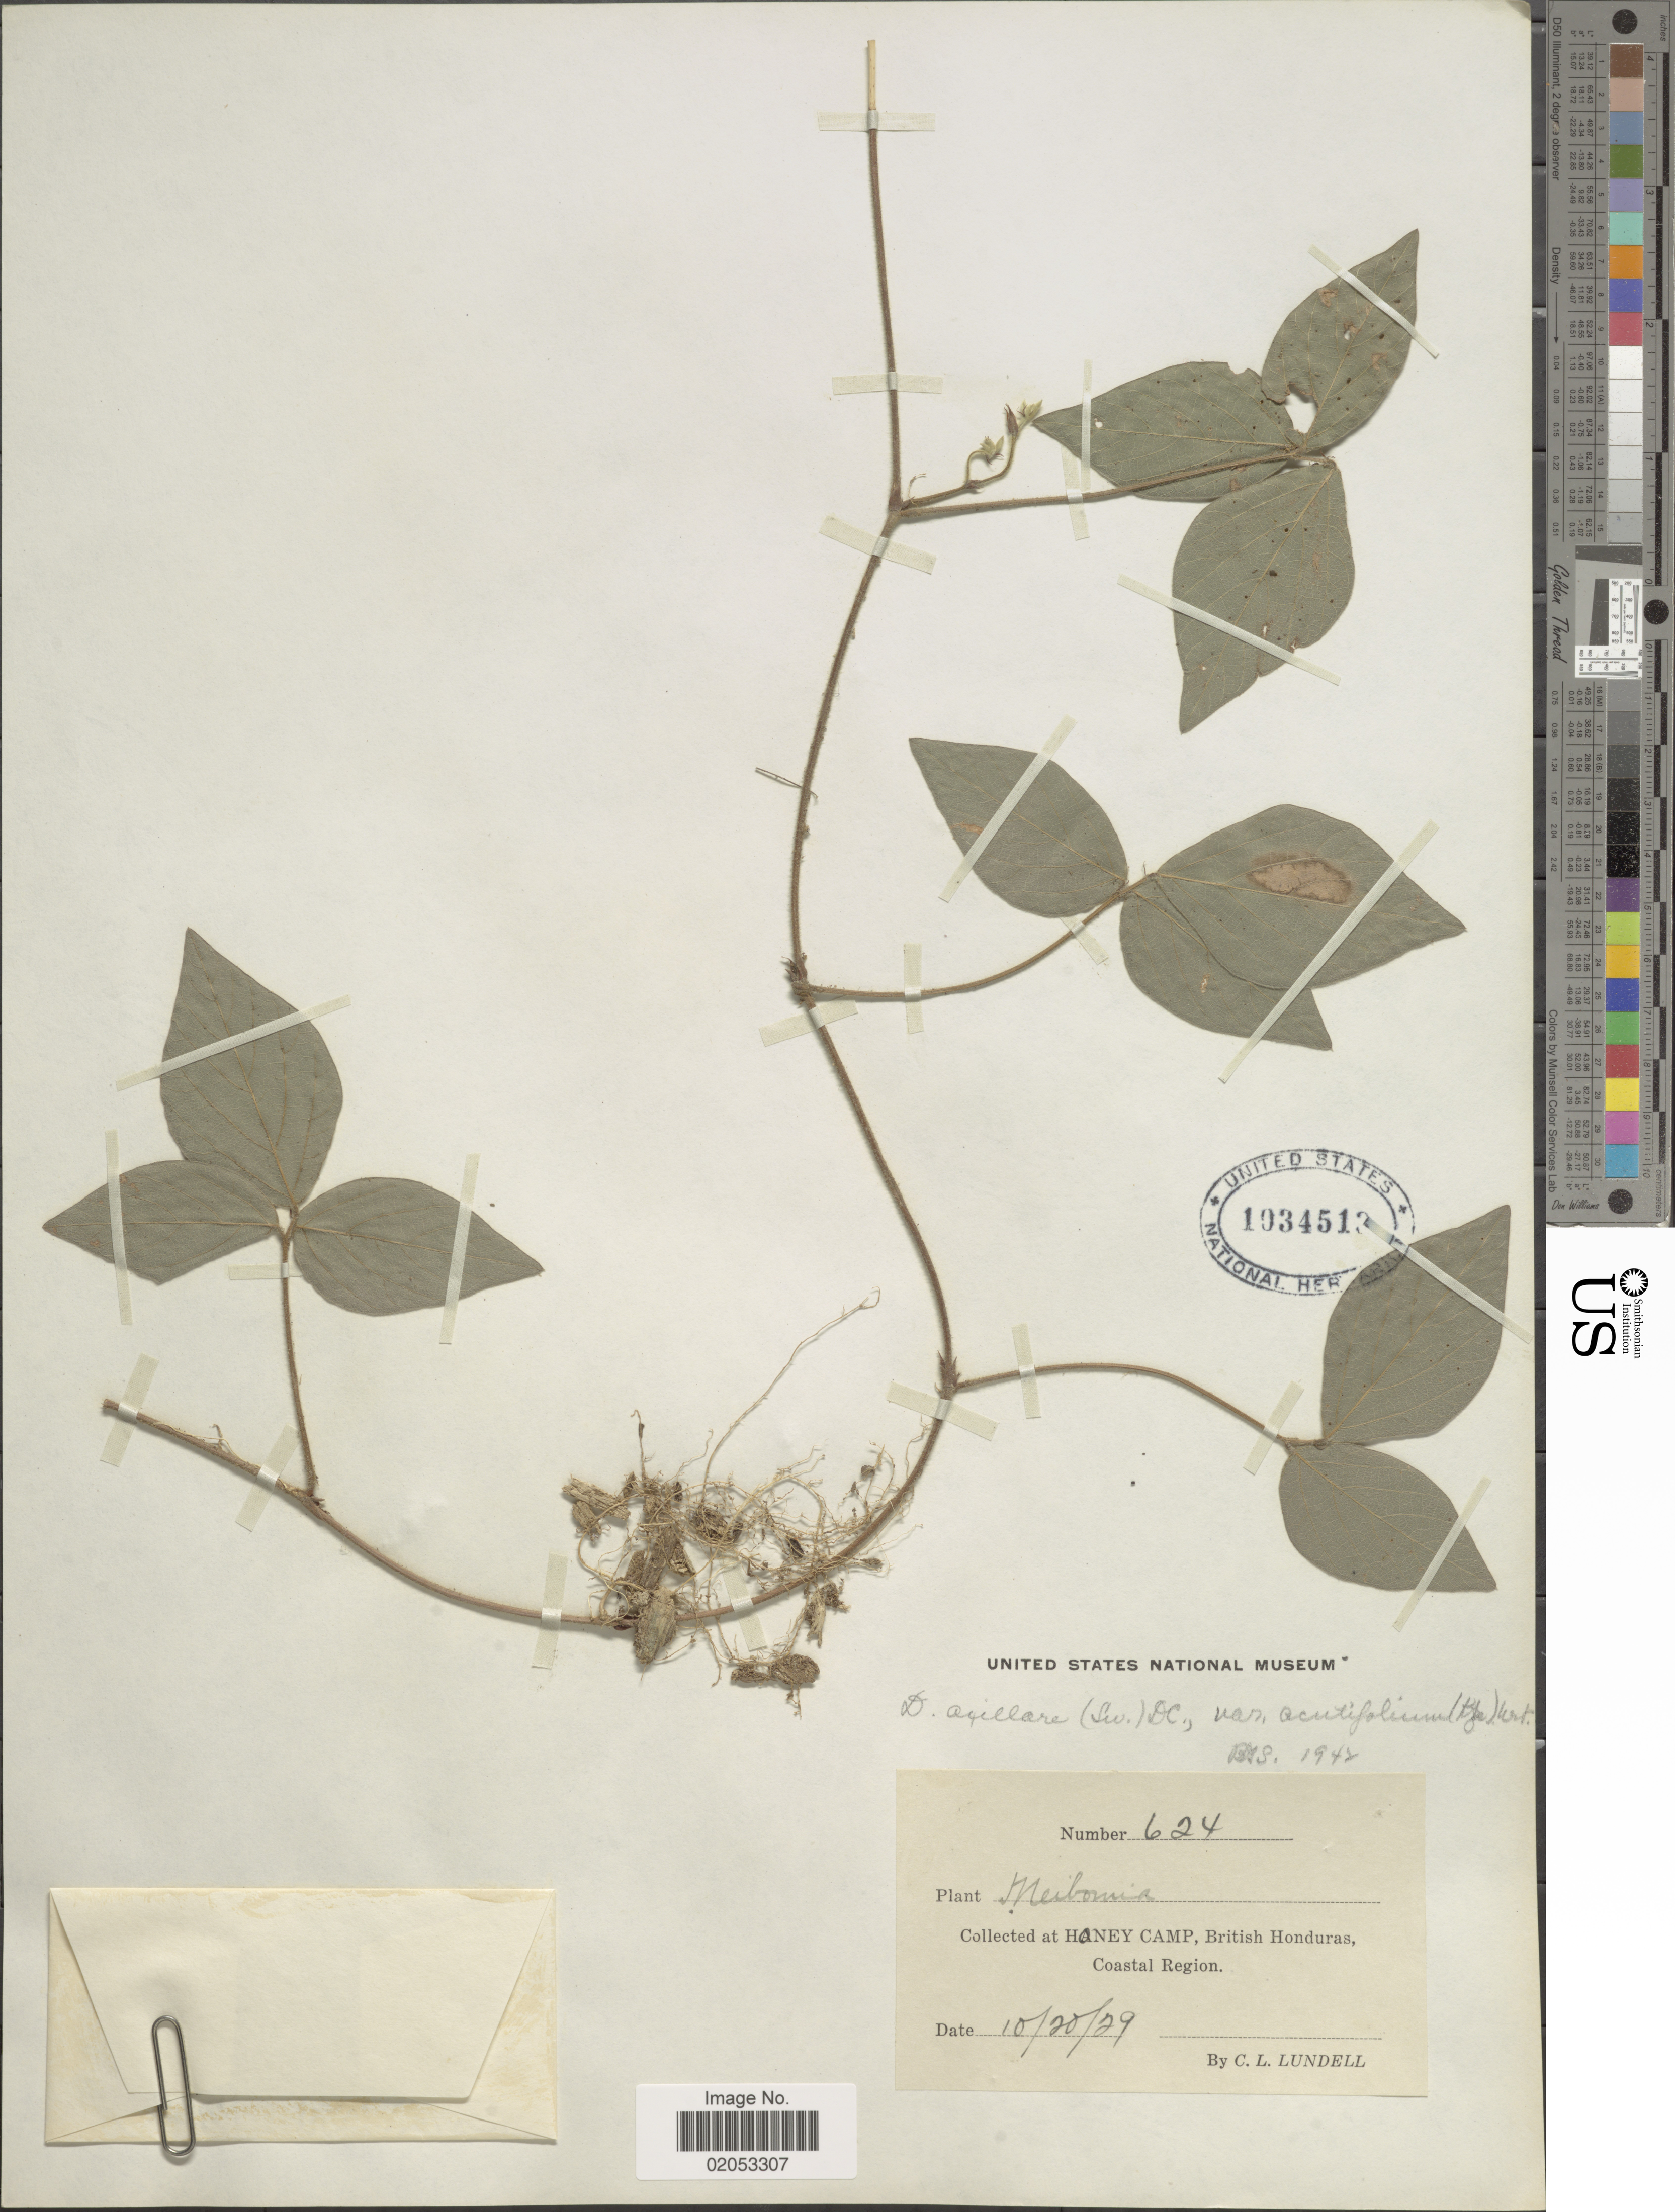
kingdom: Plantae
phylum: Tracheophyta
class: Magnoliopsida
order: Fabales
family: Fabaceae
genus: Desmodium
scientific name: Desmodium axillare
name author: (Sw.) DC.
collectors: C. L. Lundell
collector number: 624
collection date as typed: Transcribed d/m/y: 20/10/29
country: Belize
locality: Honey Camp, British Honduras, Coastal Region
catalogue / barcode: US 1034513